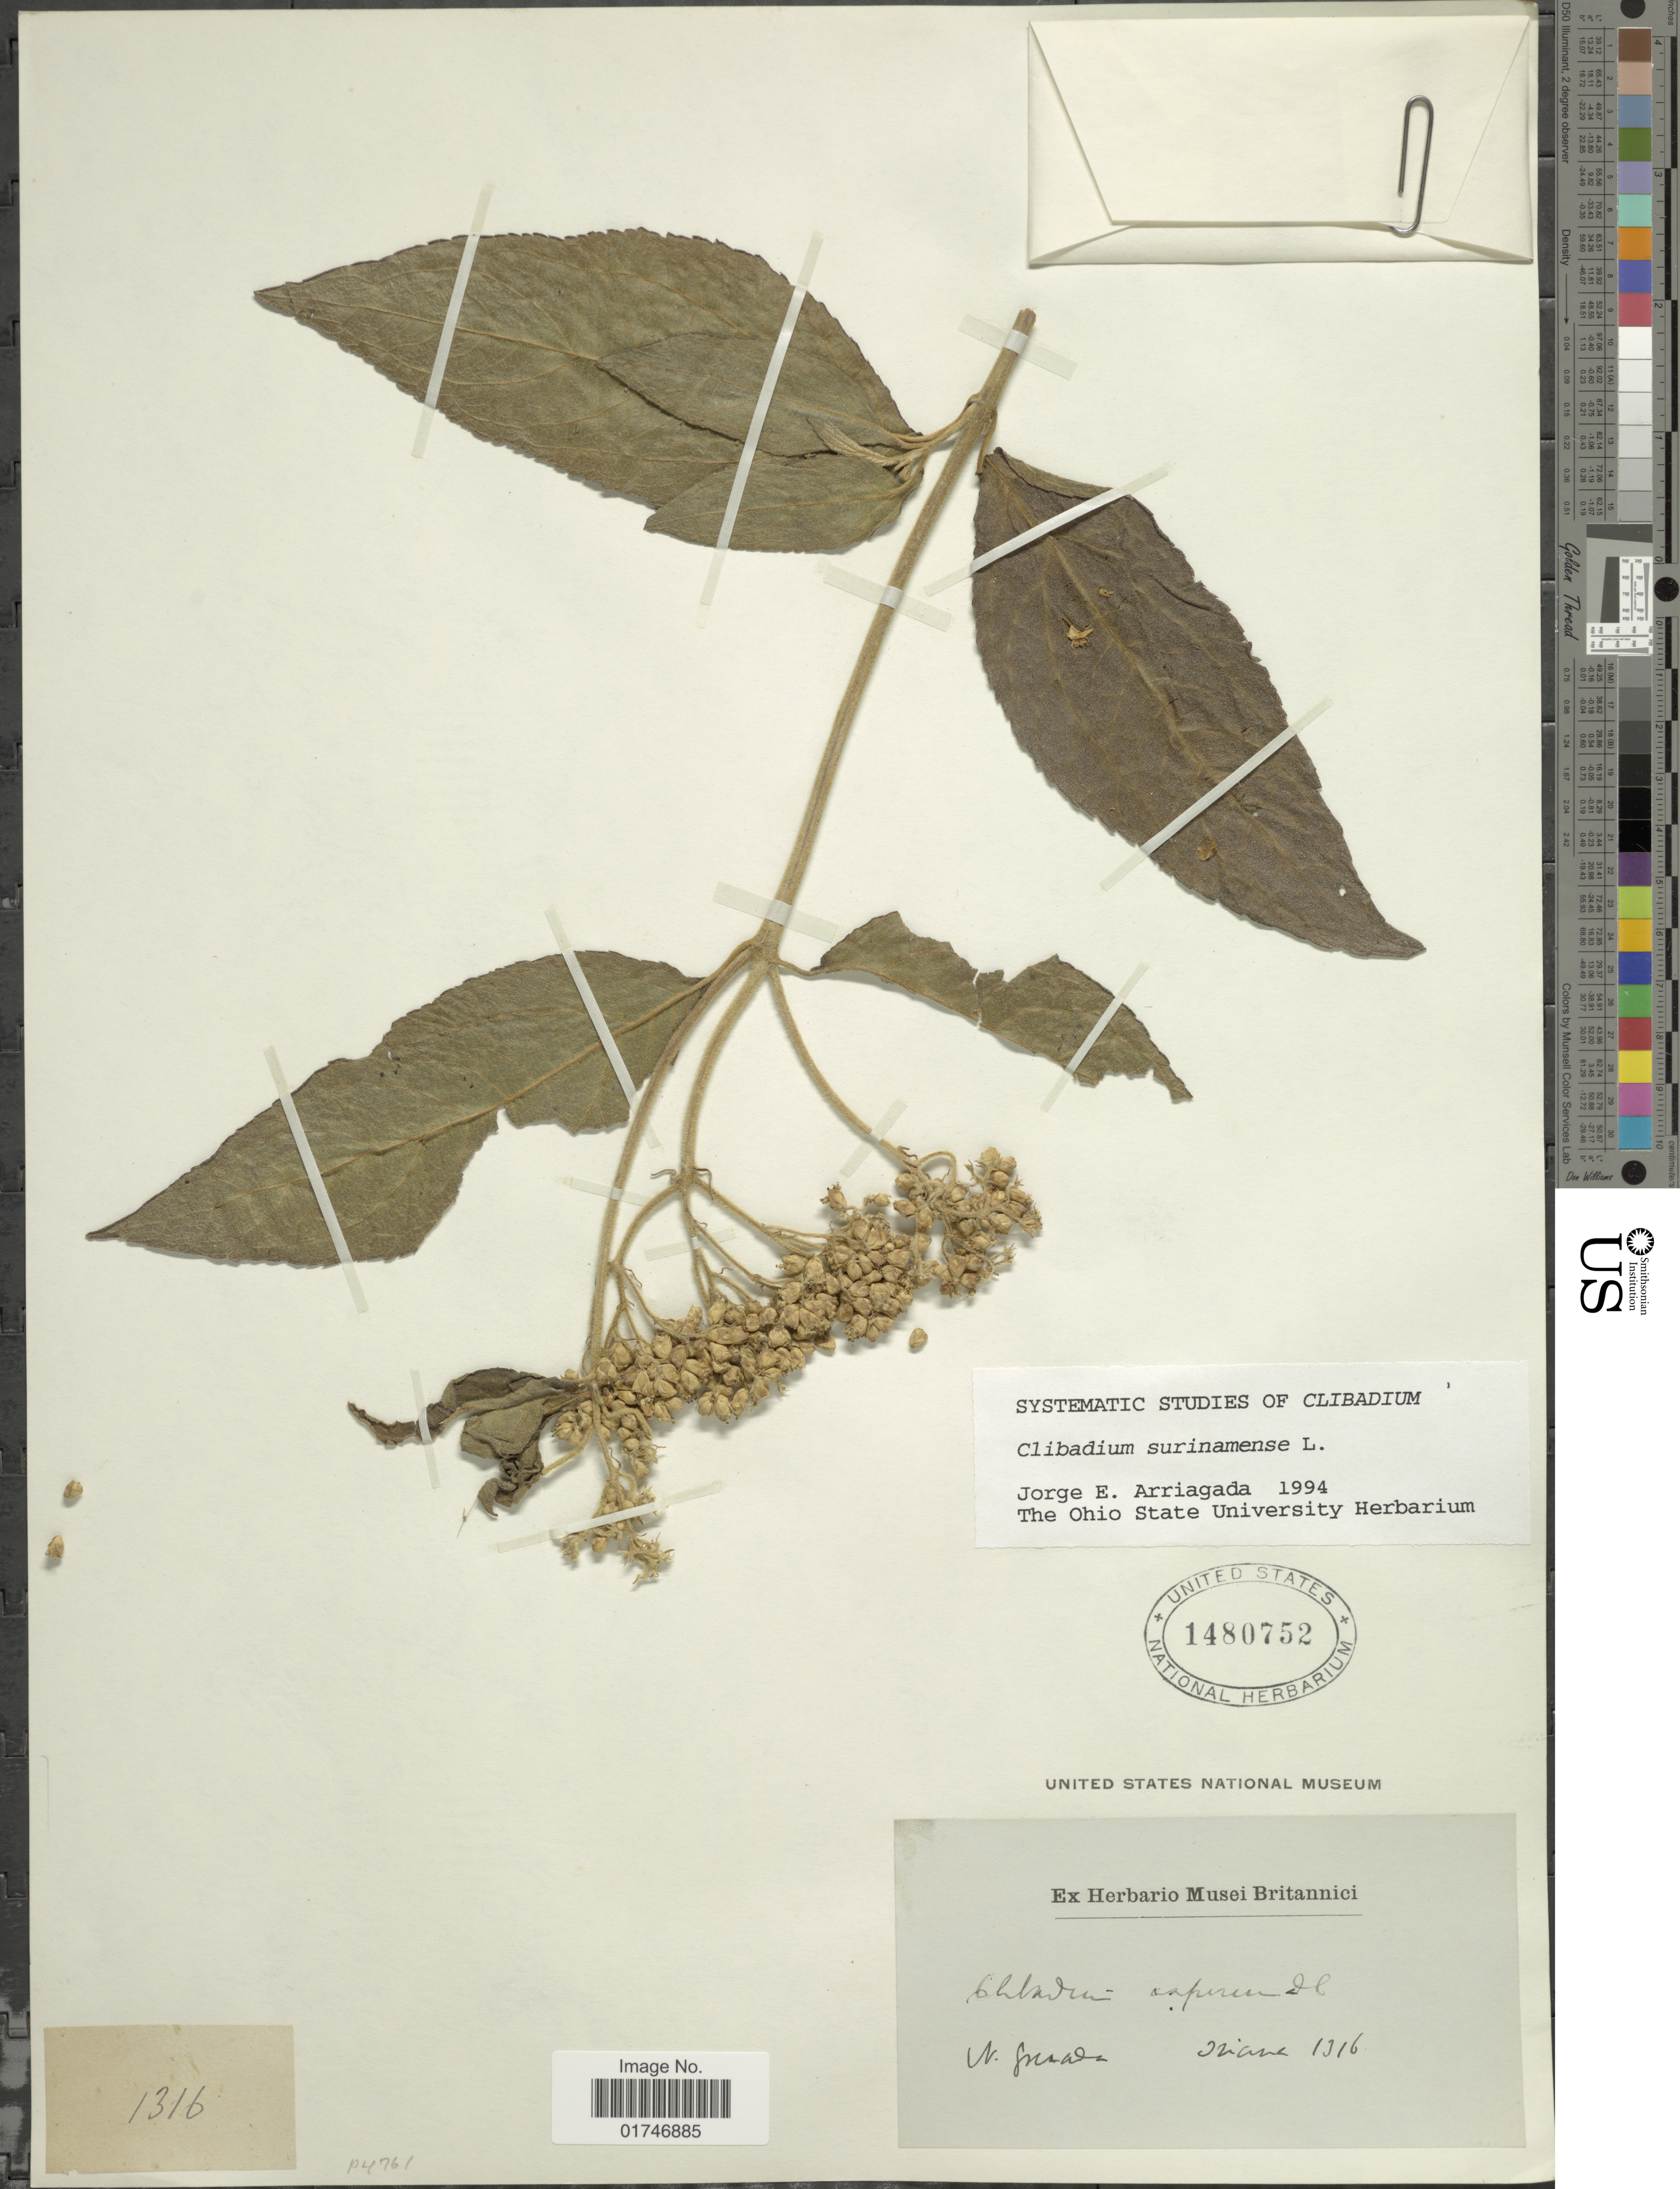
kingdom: Plantae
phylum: Tracheophyta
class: Magnoliopsida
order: Asterales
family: Asteraceae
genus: Clibadium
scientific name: Clibadium surinamense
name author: L.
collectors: Triana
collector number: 1316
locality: N. Grenada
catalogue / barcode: US 1480752